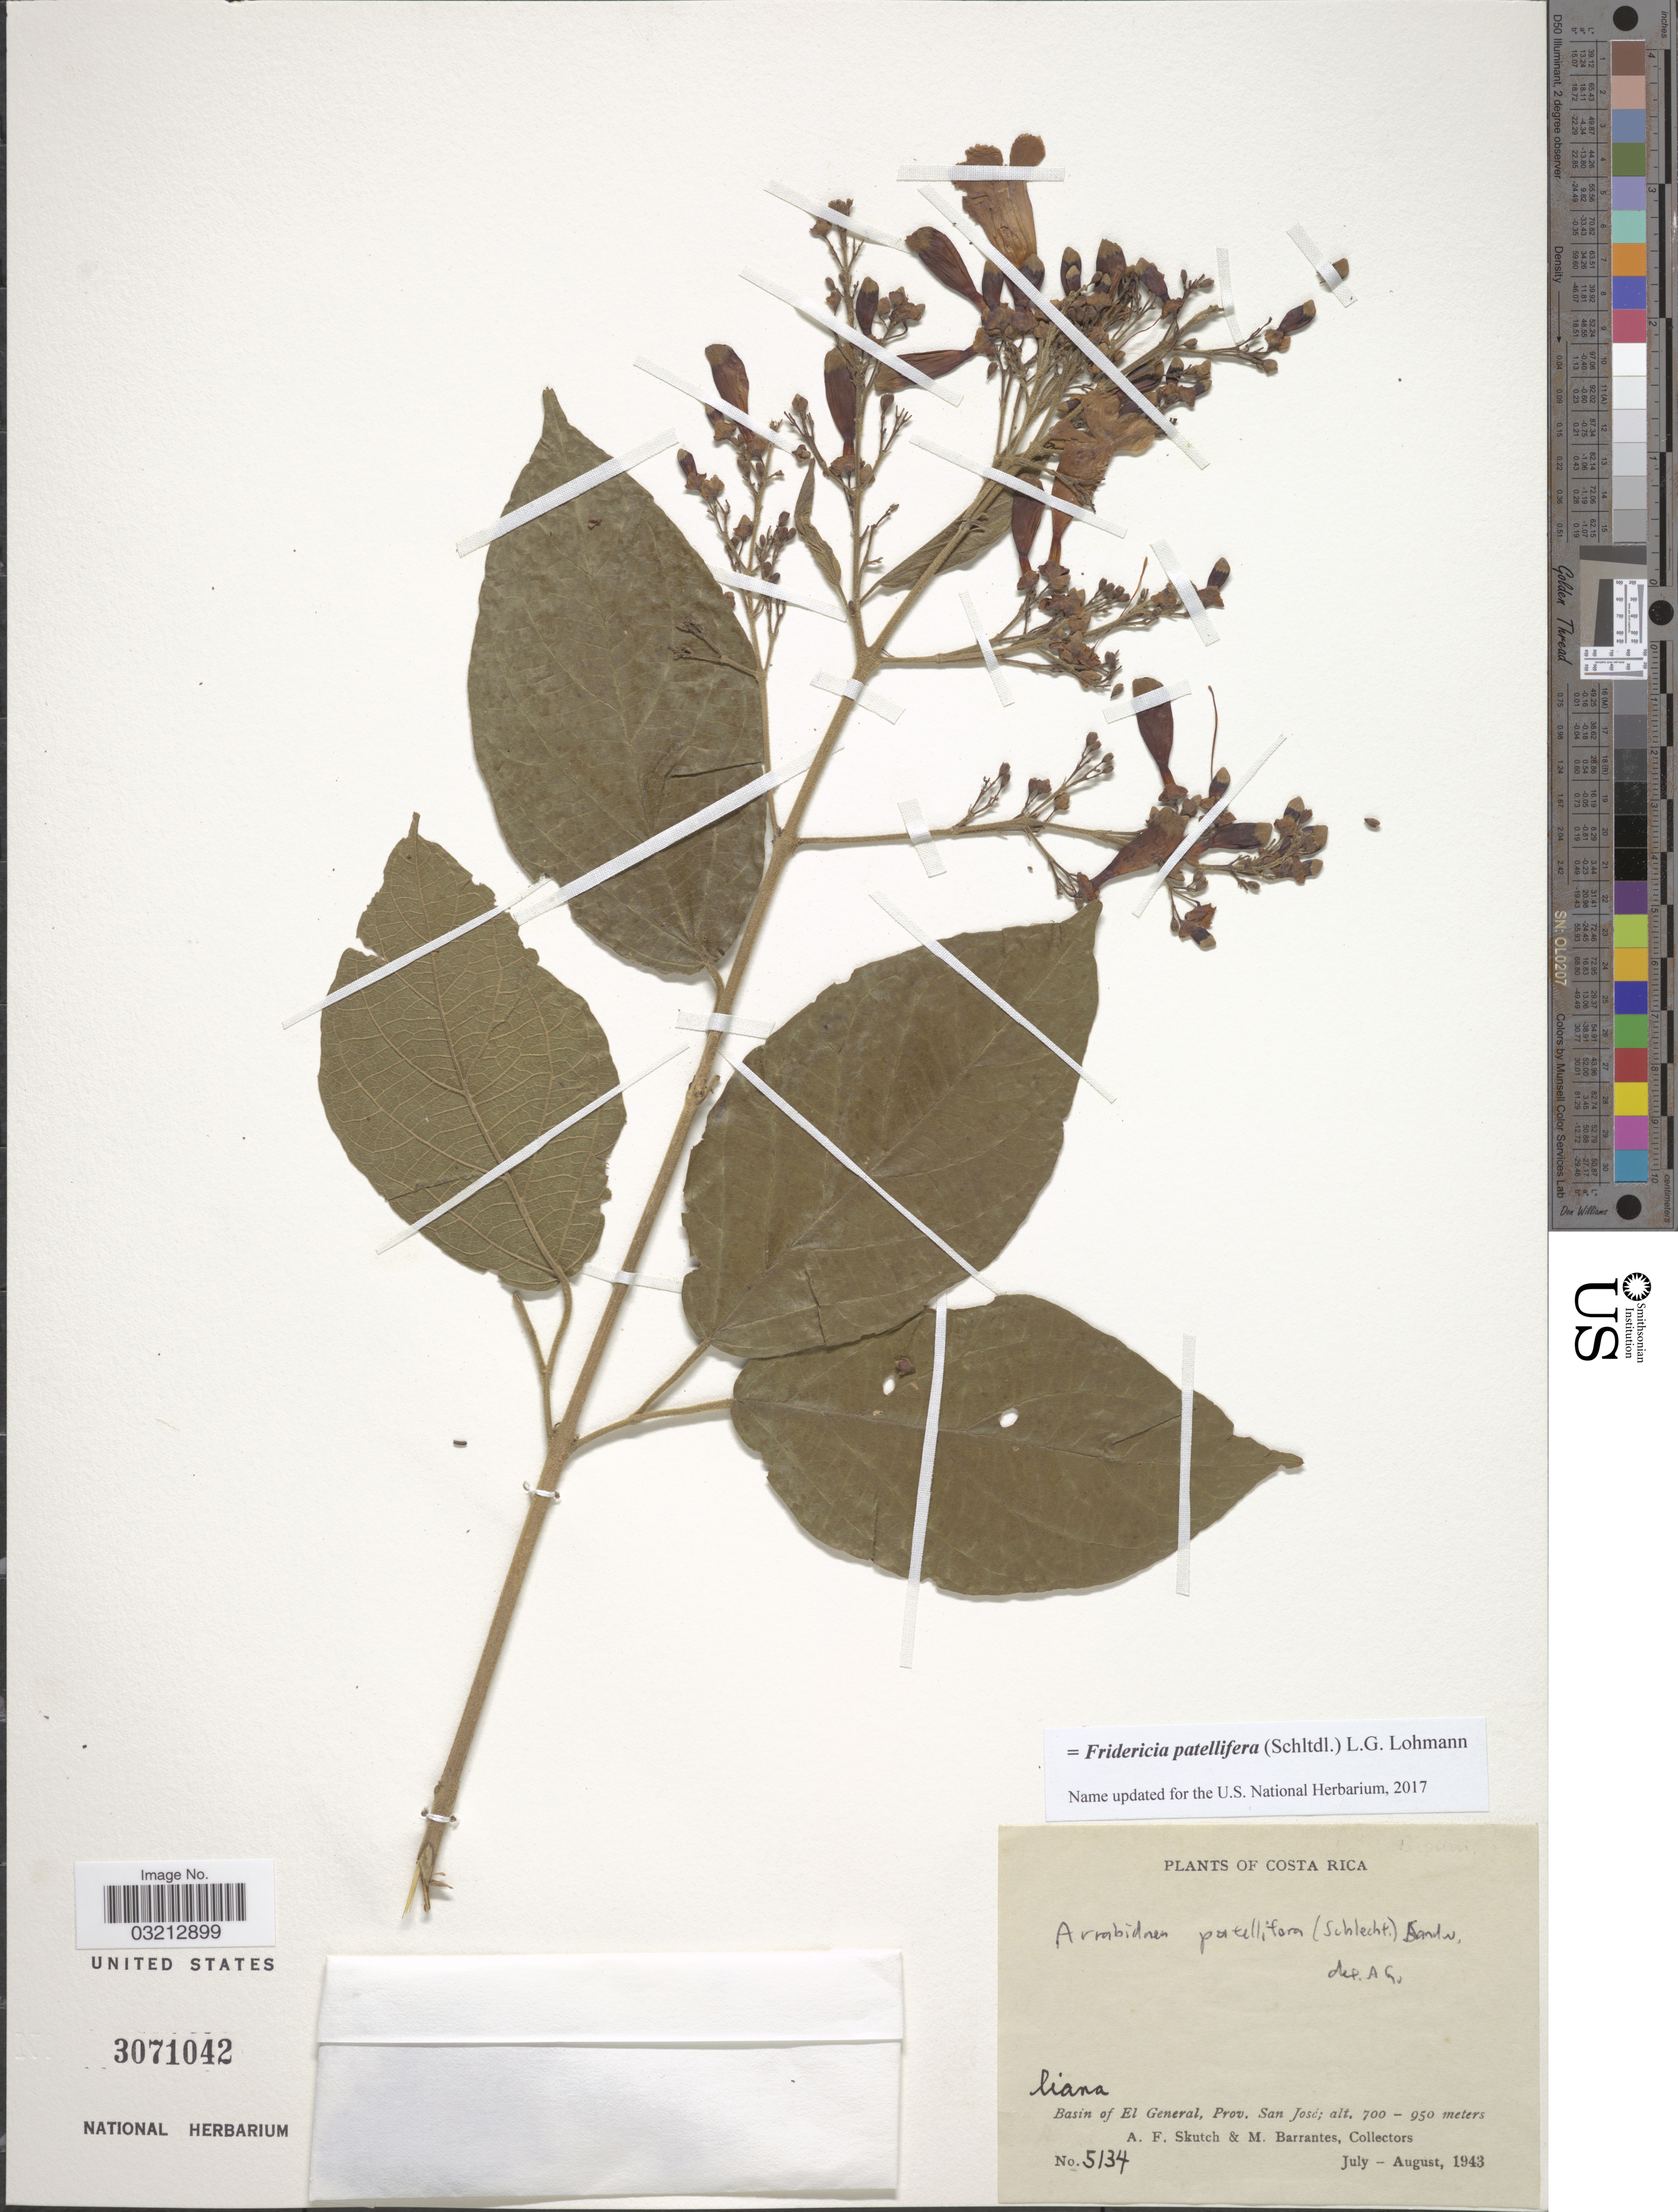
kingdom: Plantae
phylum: Tracheophyta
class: Magnoliopsida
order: Lamiales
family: Bignoniaceae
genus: Fridericia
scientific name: Fridericia patellifera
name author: (Schltdl.) L.G. Lohmann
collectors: A. F. Skutch & M. Barrantes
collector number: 5134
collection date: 1943-07/1943-08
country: Costa Rica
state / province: San José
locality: Basin of El General.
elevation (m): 700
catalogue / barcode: US 3071042